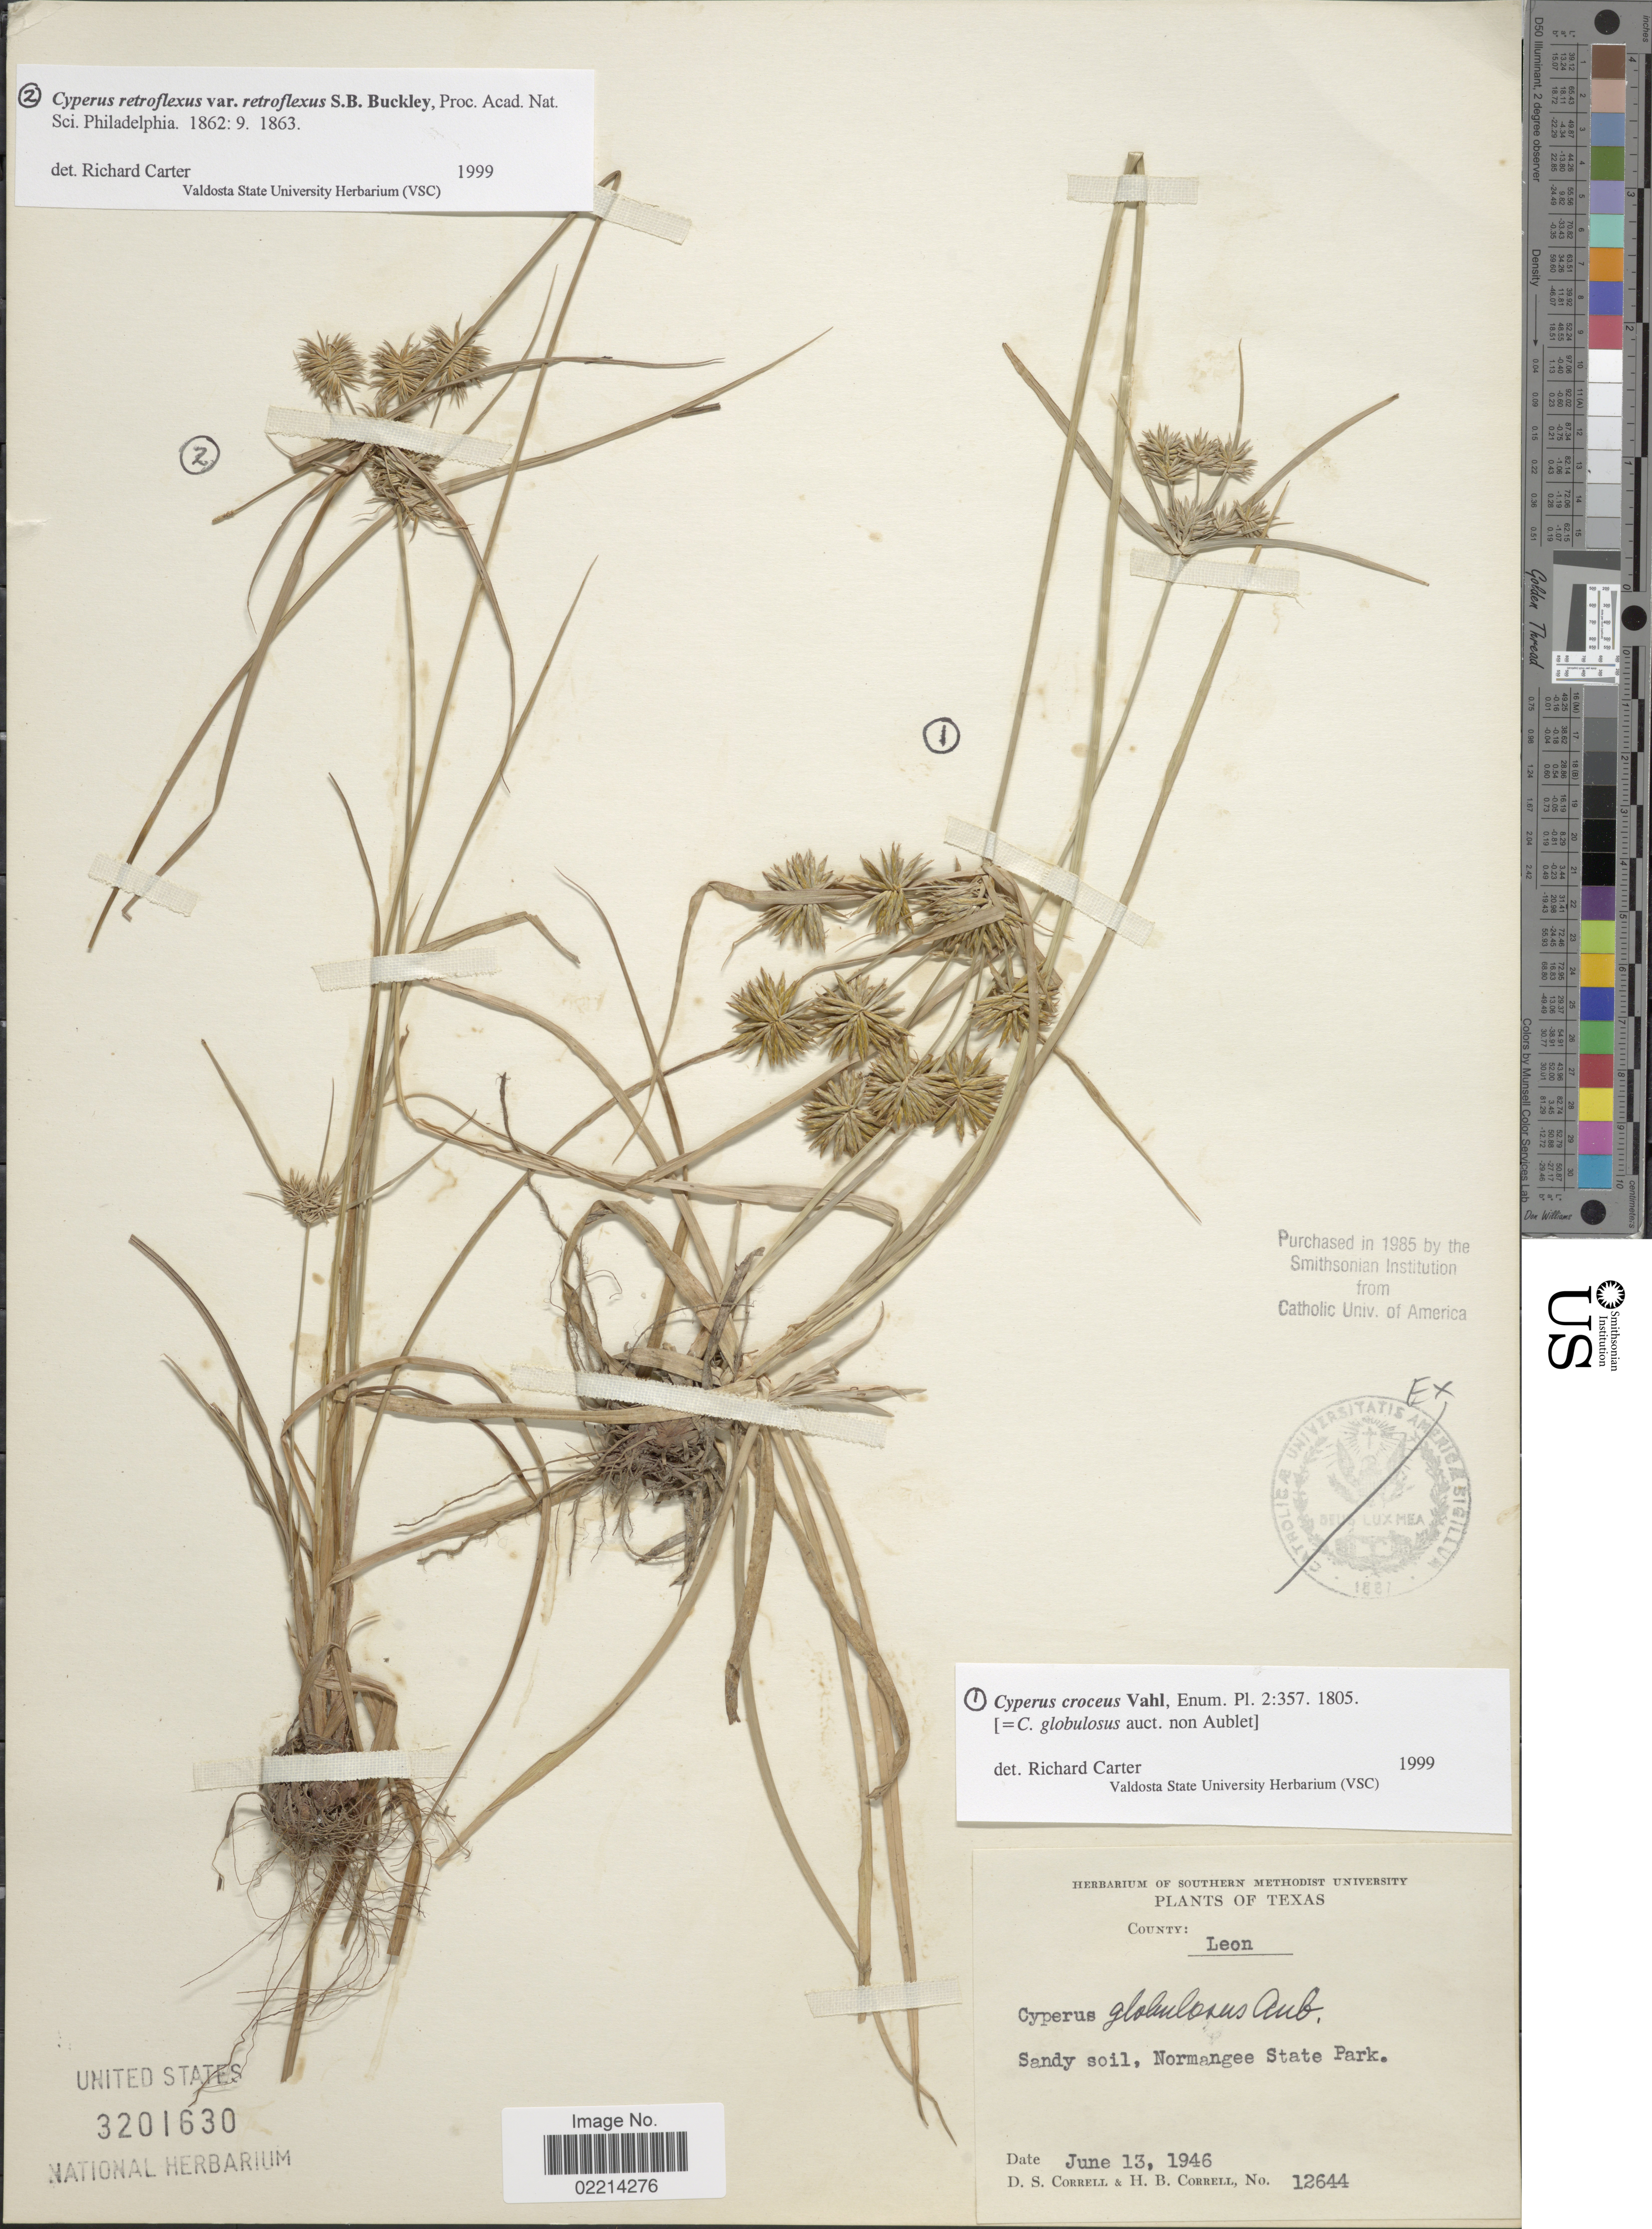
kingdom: Plantae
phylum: Tracheophyta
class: Liliopsida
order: Poales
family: Cyperaceae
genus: Cyperus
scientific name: Cyperus croceus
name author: Vahl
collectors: D. S. Correll & H. Correll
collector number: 12644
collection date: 1946-06-13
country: United States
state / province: Texas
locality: County: Leon, Sandy soil, Normangee State Park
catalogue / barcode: US 3201630